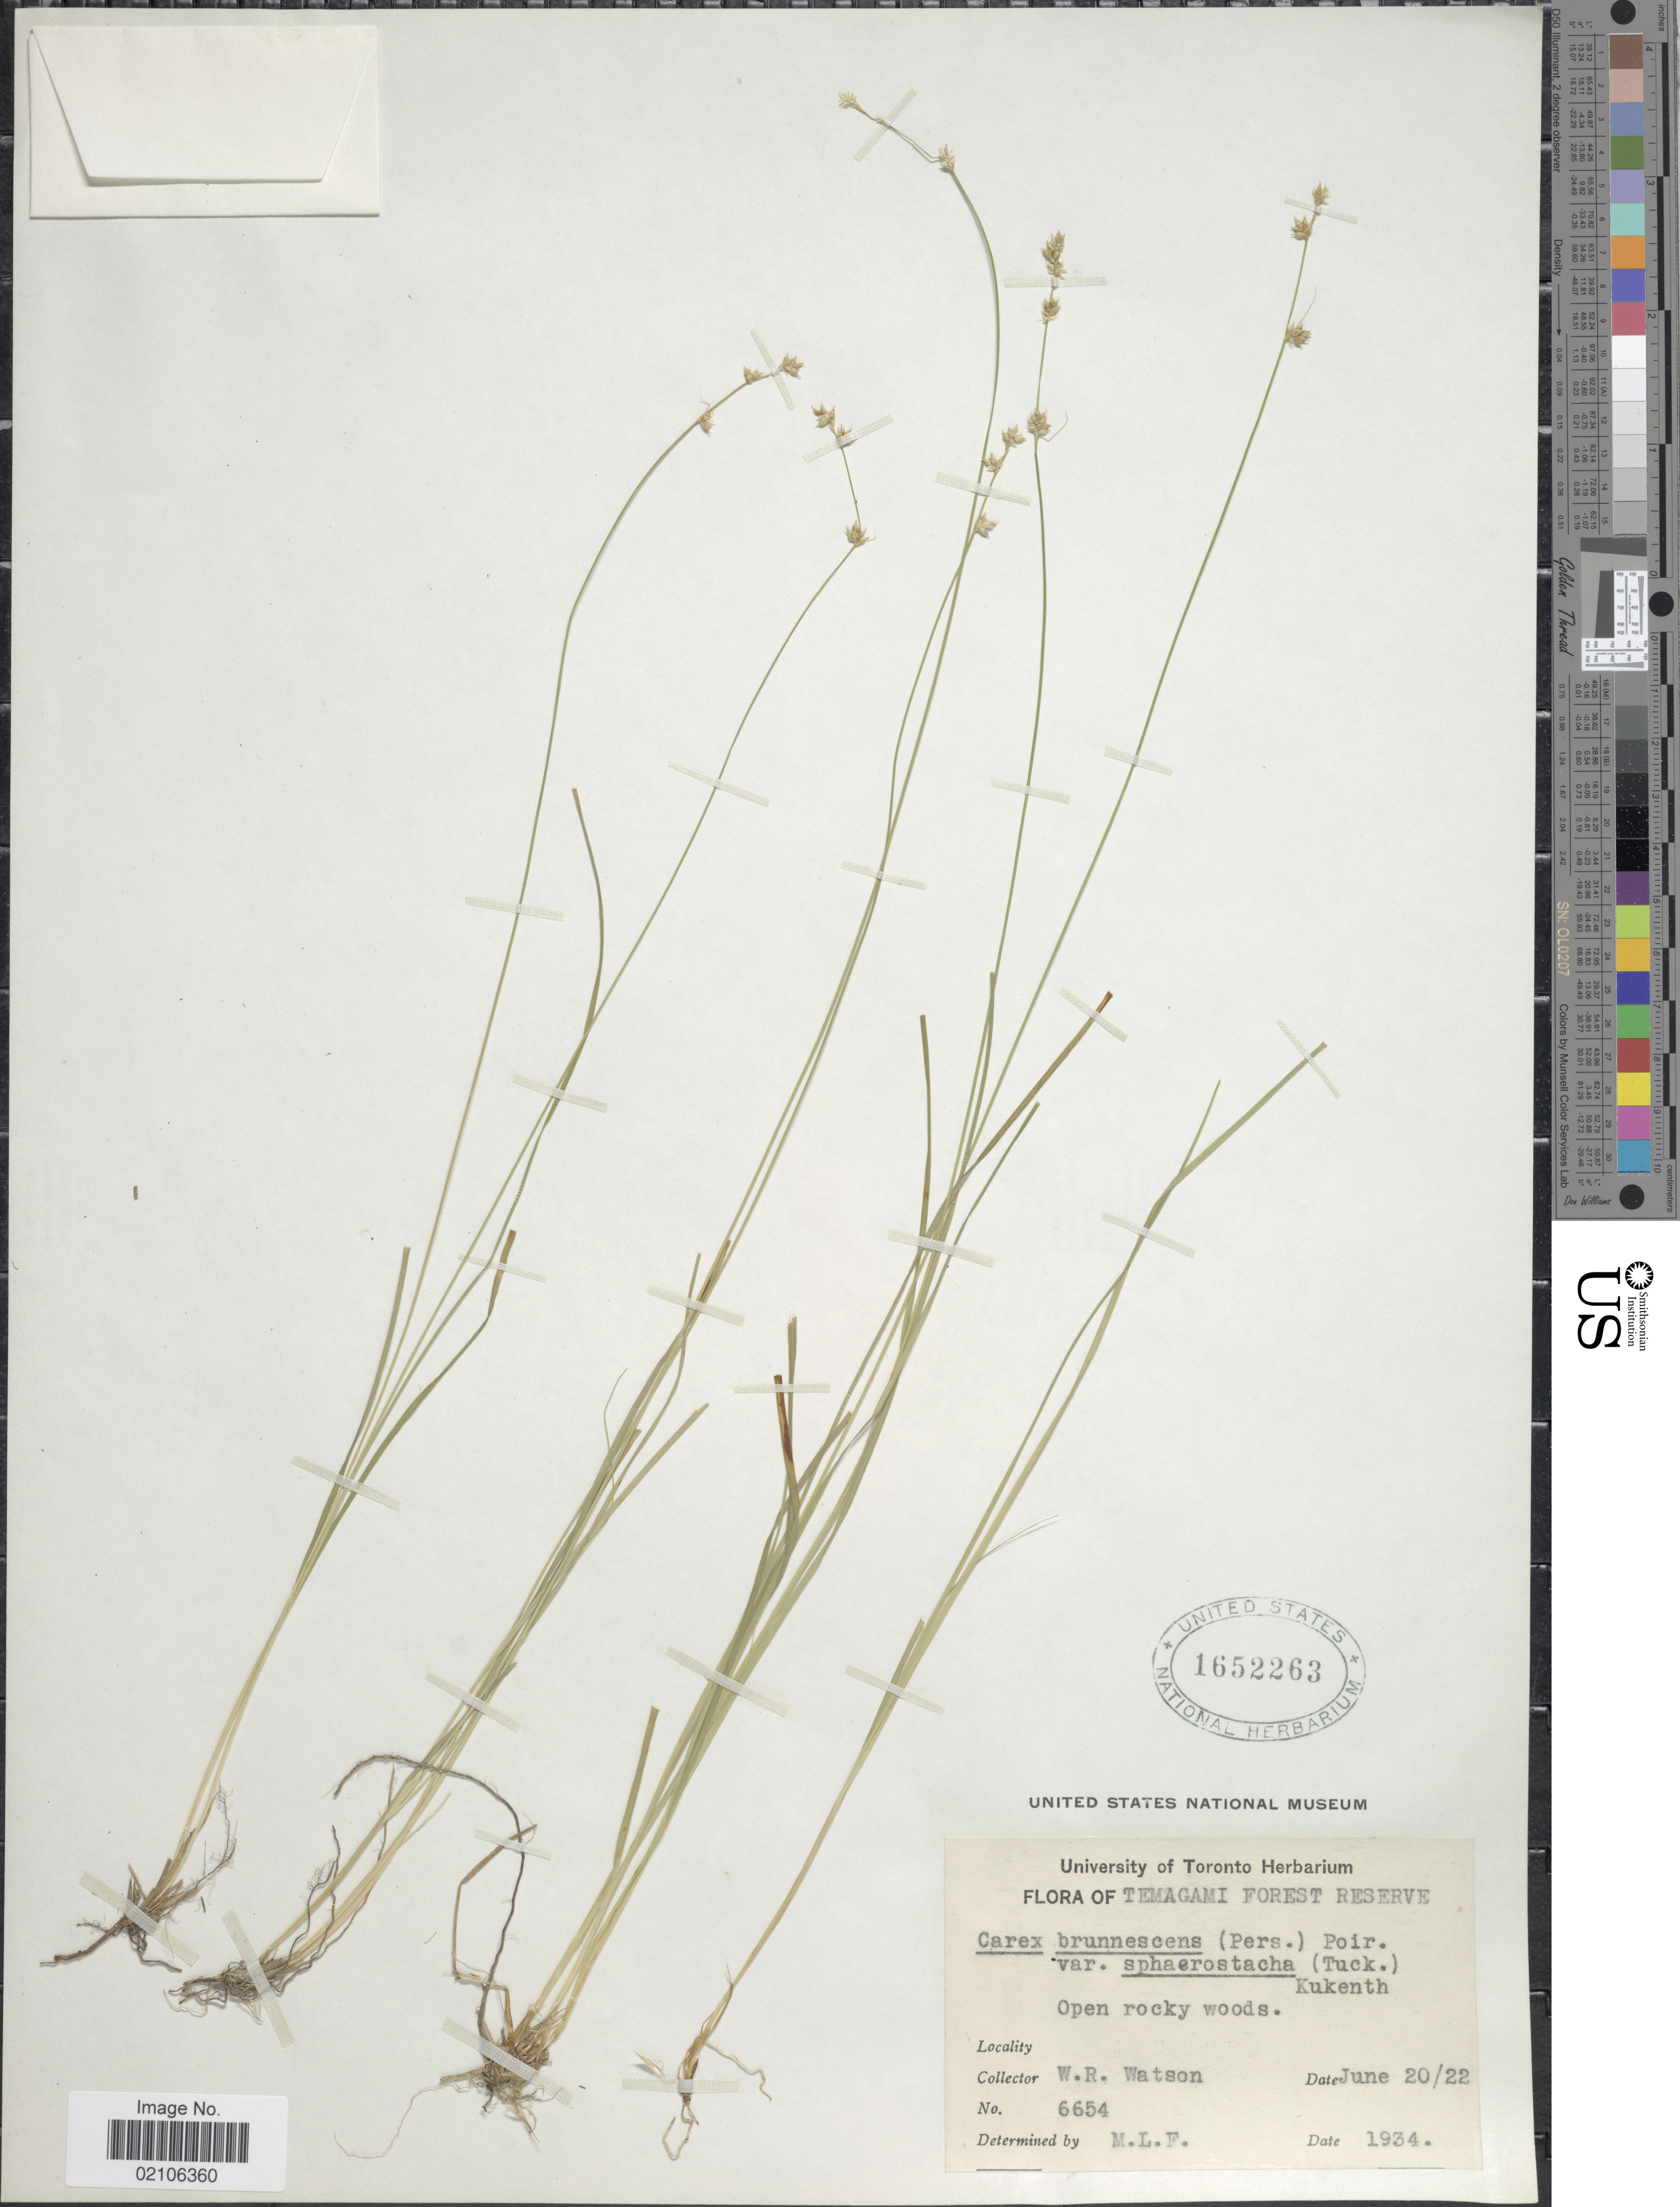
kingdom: Plantae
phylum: Tracheophyta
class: Liliopsida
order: Poales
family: Cyperaceae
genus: Carex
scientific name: Carex brunnescens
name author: (Pers.) Poir.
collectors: W. R. Watson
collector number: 6654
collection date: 1934-06-20/1934-06-22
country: Canada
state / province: Ontario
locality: Temagami Forest Reserve, open rocky woods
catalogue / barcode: US 1652263